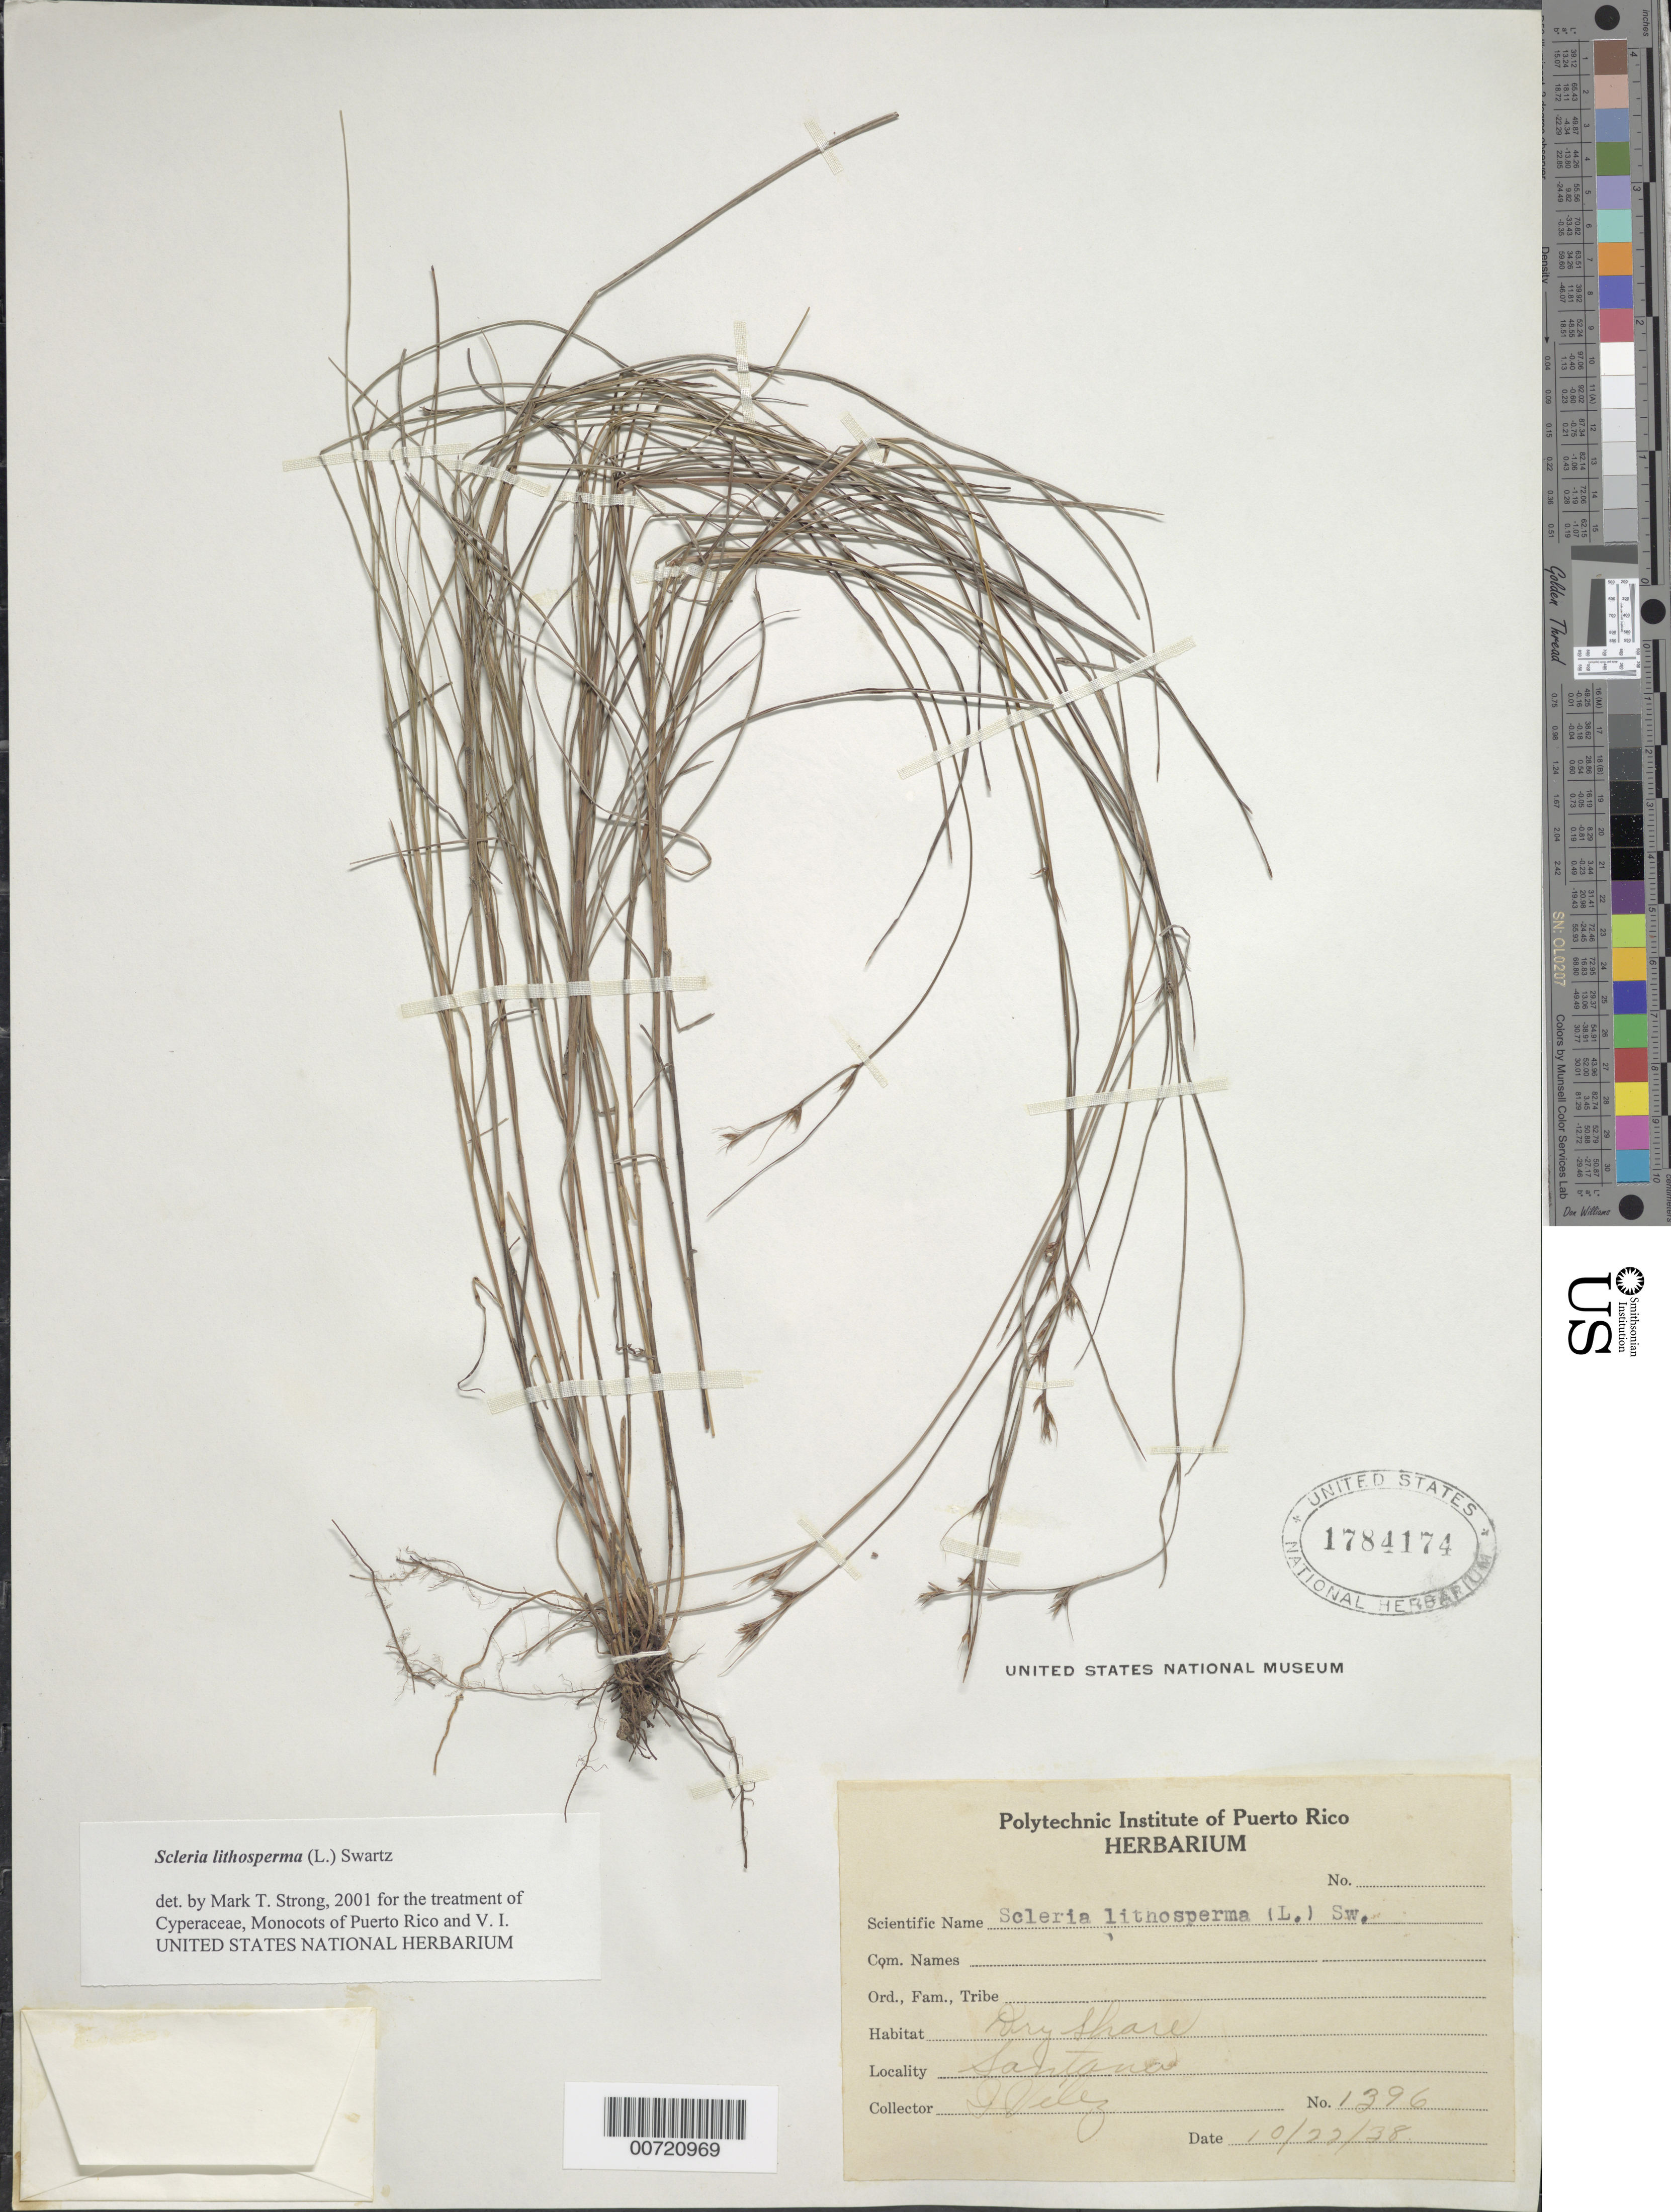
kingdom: Plantae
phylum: Tracheophyta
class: Liliopsida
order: Poales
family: Cyperaceae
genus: Scleria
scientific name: Scleria lithosperma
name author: (L.) Sw.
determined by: Strong, M. T., (US), Smithsonian Institution - National Museum of Natural History (UNITED STATES)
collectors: I. Velez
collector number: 1396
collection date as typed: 22 Oct 1938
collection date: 1938-10-22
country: Puerto Rico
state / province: Arecibo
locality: Santana.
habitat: Dry shore.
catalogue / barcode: US 1784174